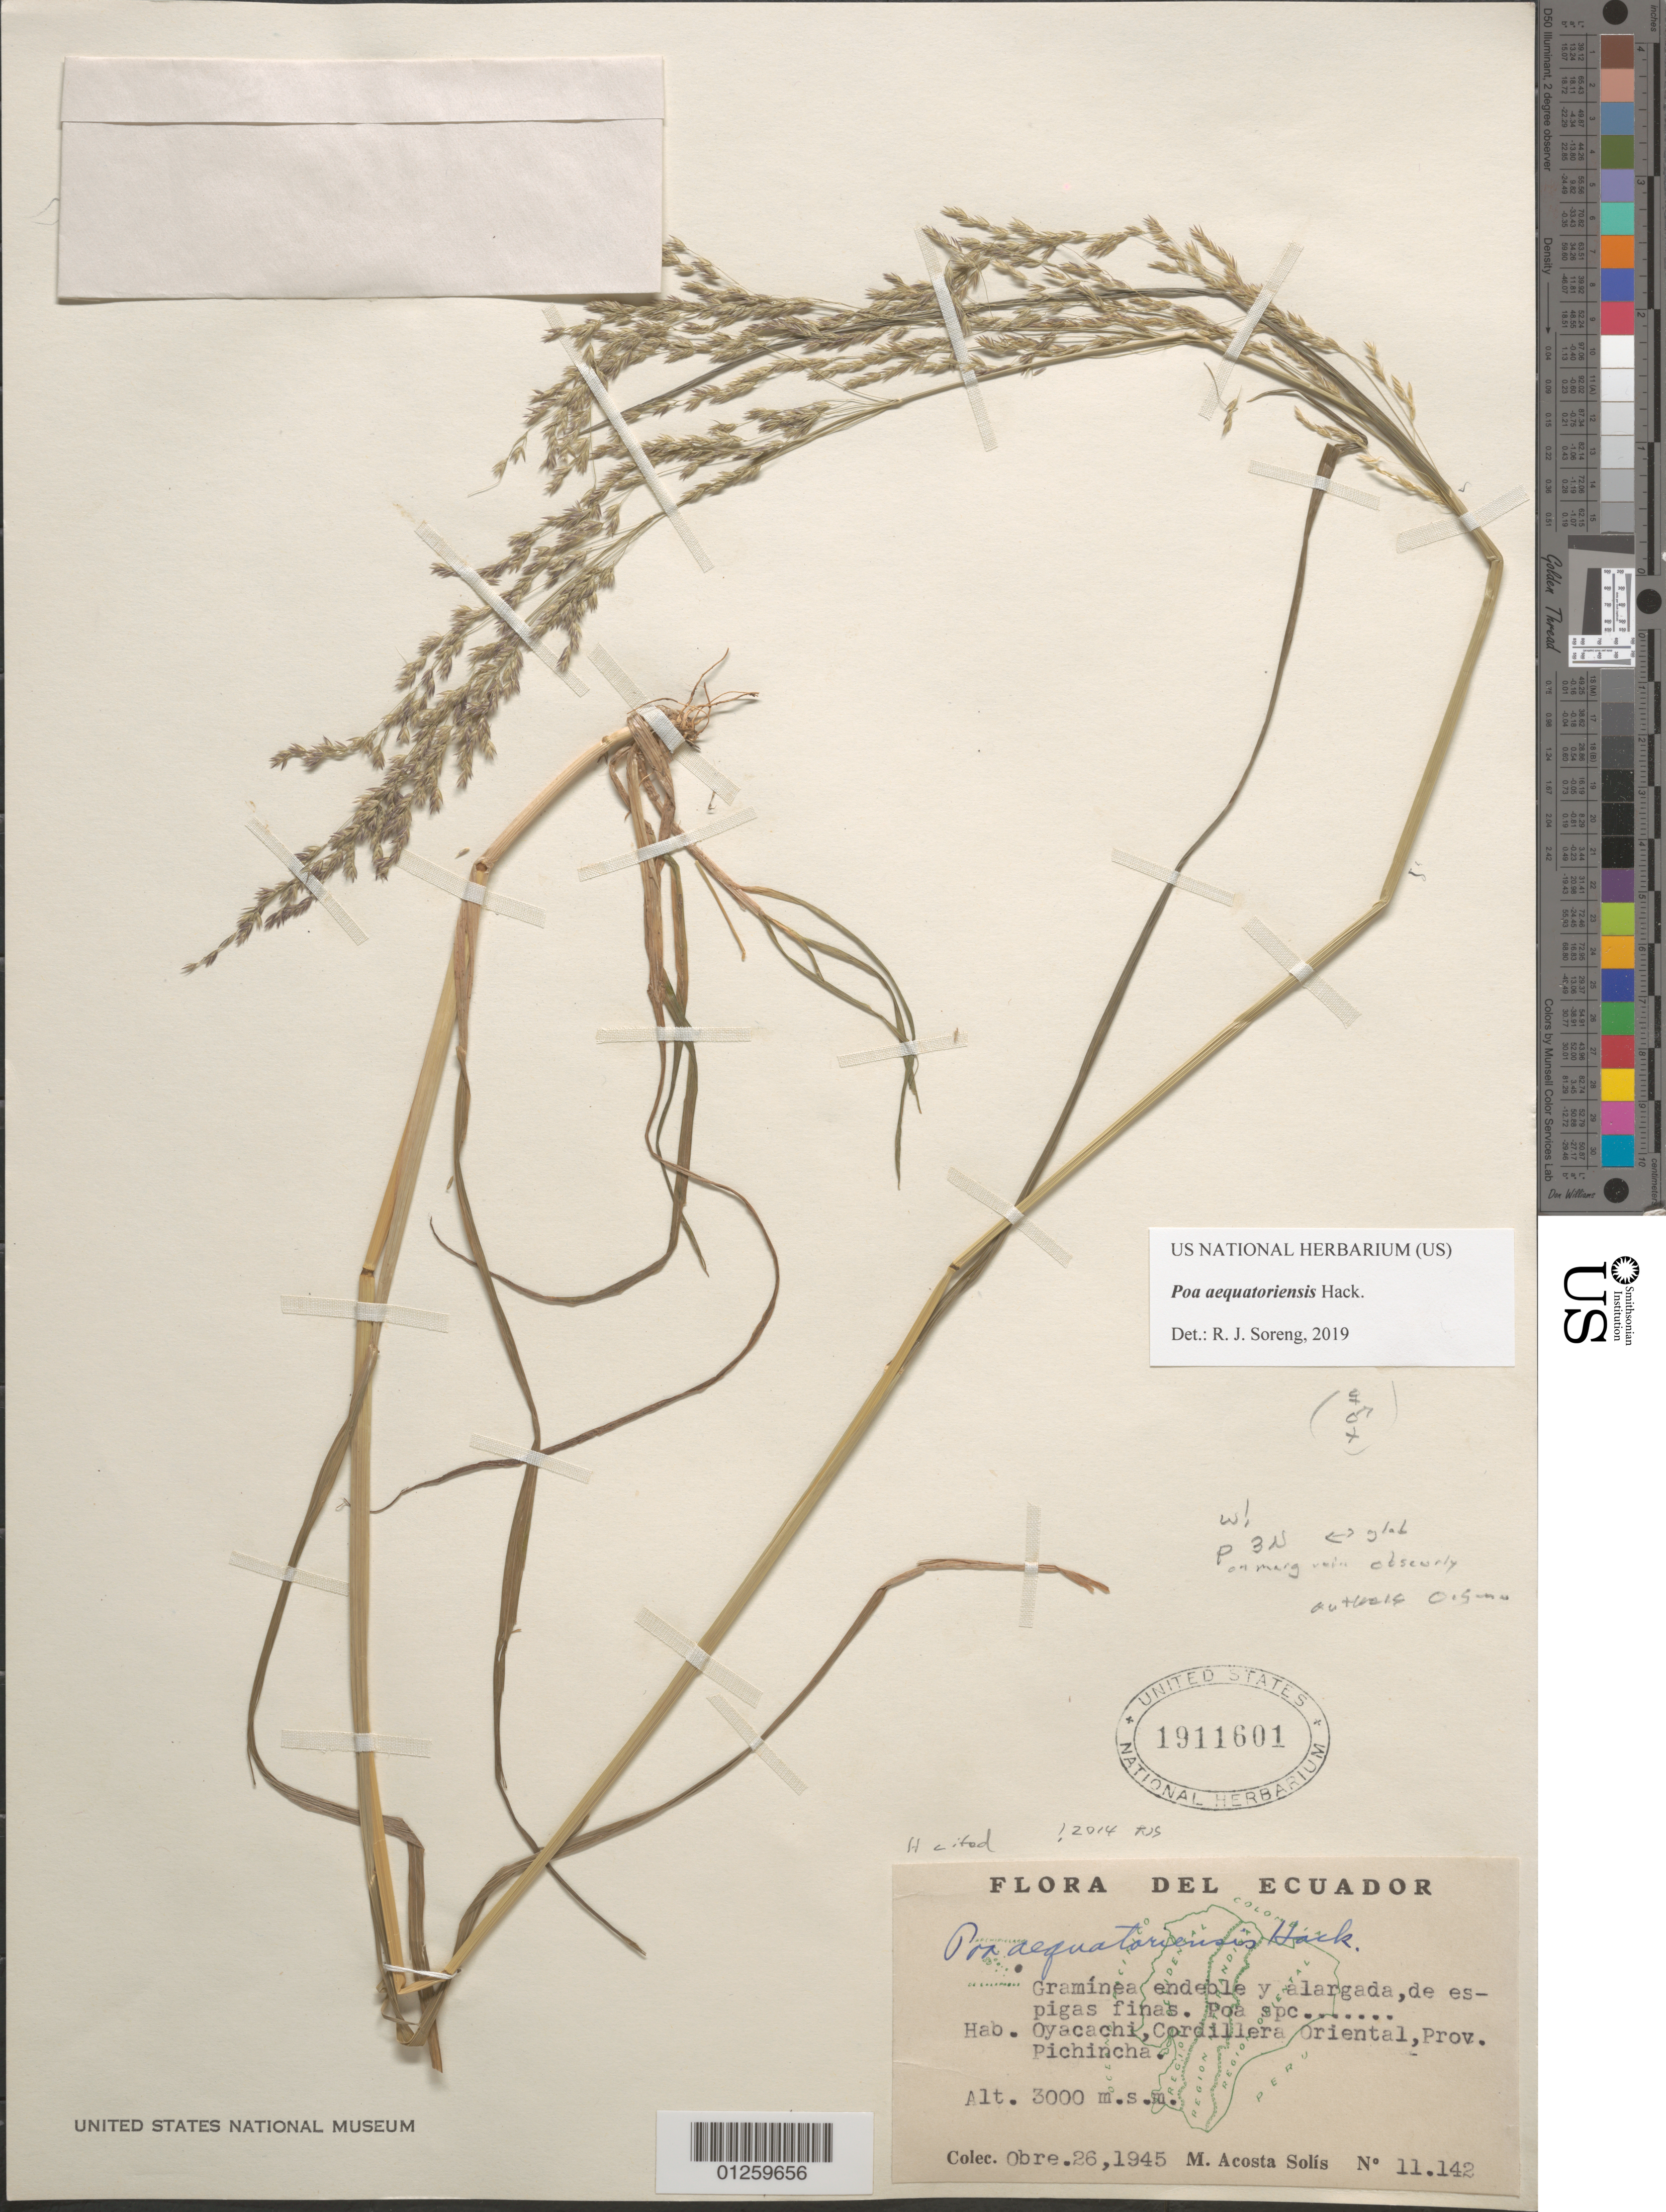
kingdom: Plantae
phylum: Tracheophyta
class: Liliopsida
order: Poales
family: Poaceae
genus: Poa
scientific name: Poa aequatoriensis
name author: Hack.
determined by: Soreng, Robert J., Research Associate (BOT), Smithsonian Institution - National Museum of Natural History (UNITED STATES)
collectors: M. Acosta Solis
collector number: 11.142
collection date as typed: Obre. 26, 1945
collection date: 1945-10-26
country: Ecuador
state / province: Pichincha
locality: Oyacachi, Cordillera Oriental, Prov. Pichincha.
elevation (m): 3000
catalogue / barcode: US 1911601